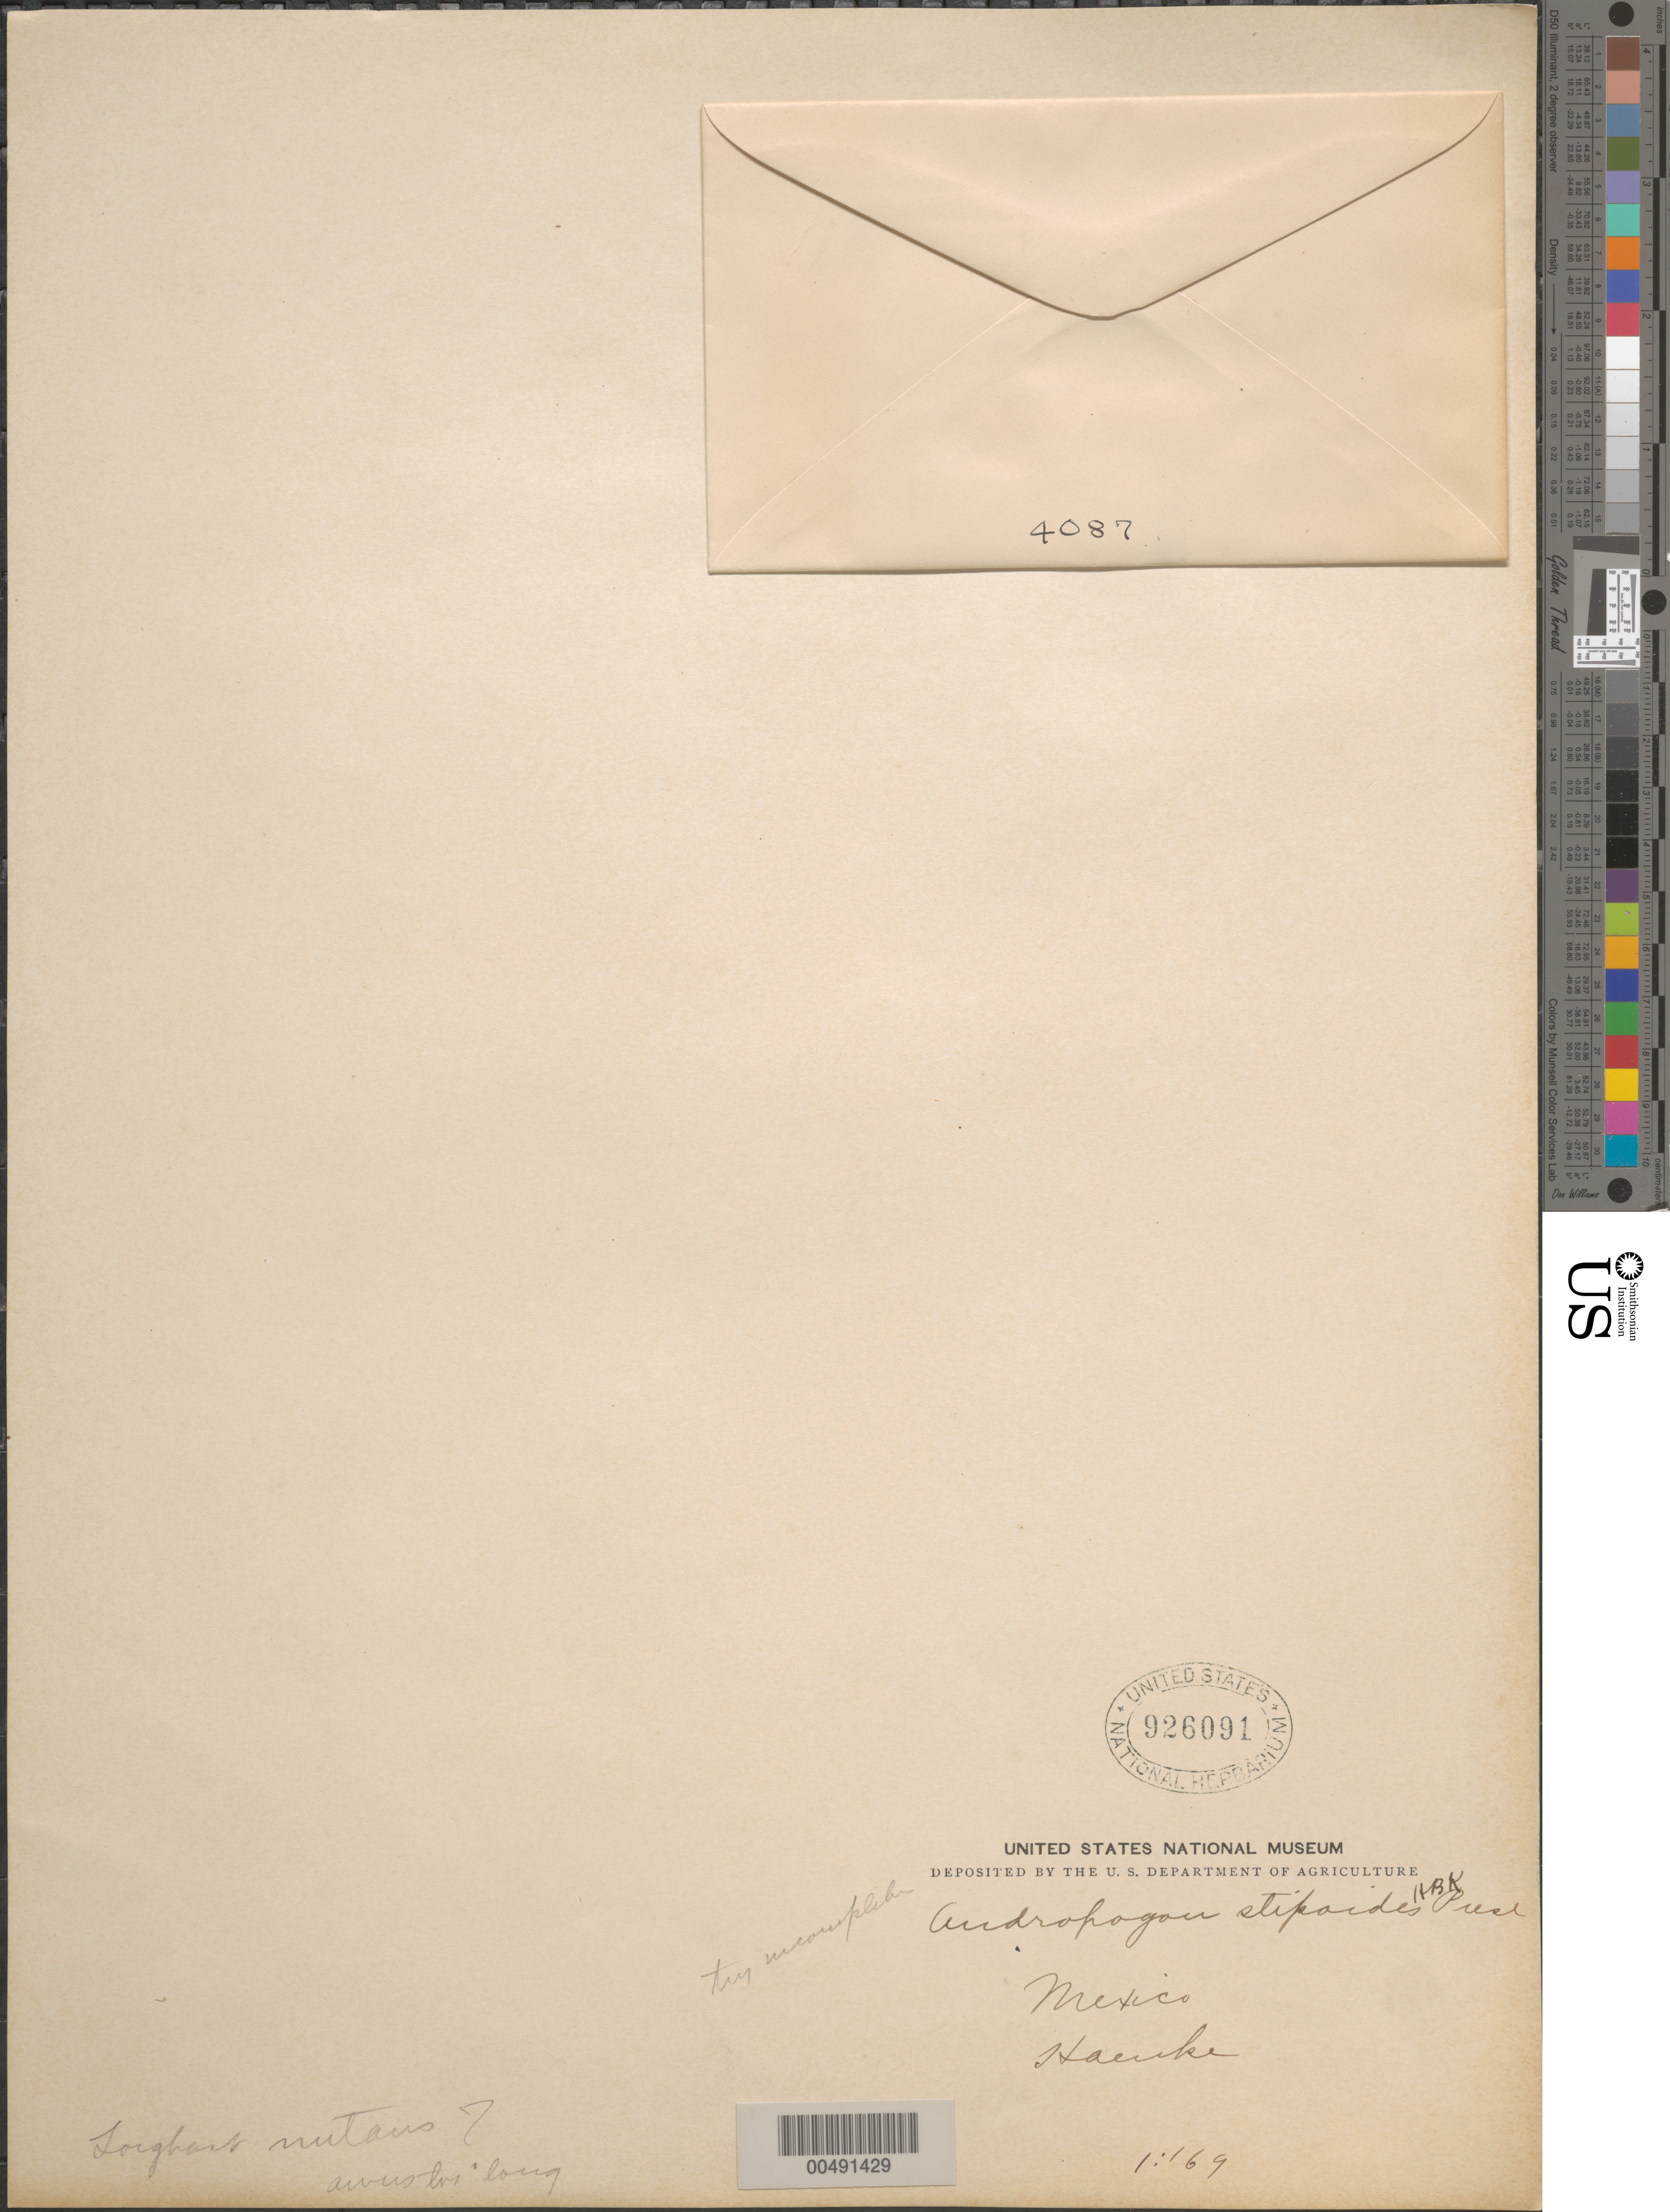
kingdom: Plantae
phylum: Tracheophyta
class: Liliopsida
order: Poales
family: Poaceae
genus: Sorghastrum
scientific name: Sorghastrum incompletum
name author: (J. Presl) Nash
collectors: T. P. X. Haenke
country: Mexico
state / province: Durango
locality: San Ramon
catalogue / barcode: US 926091